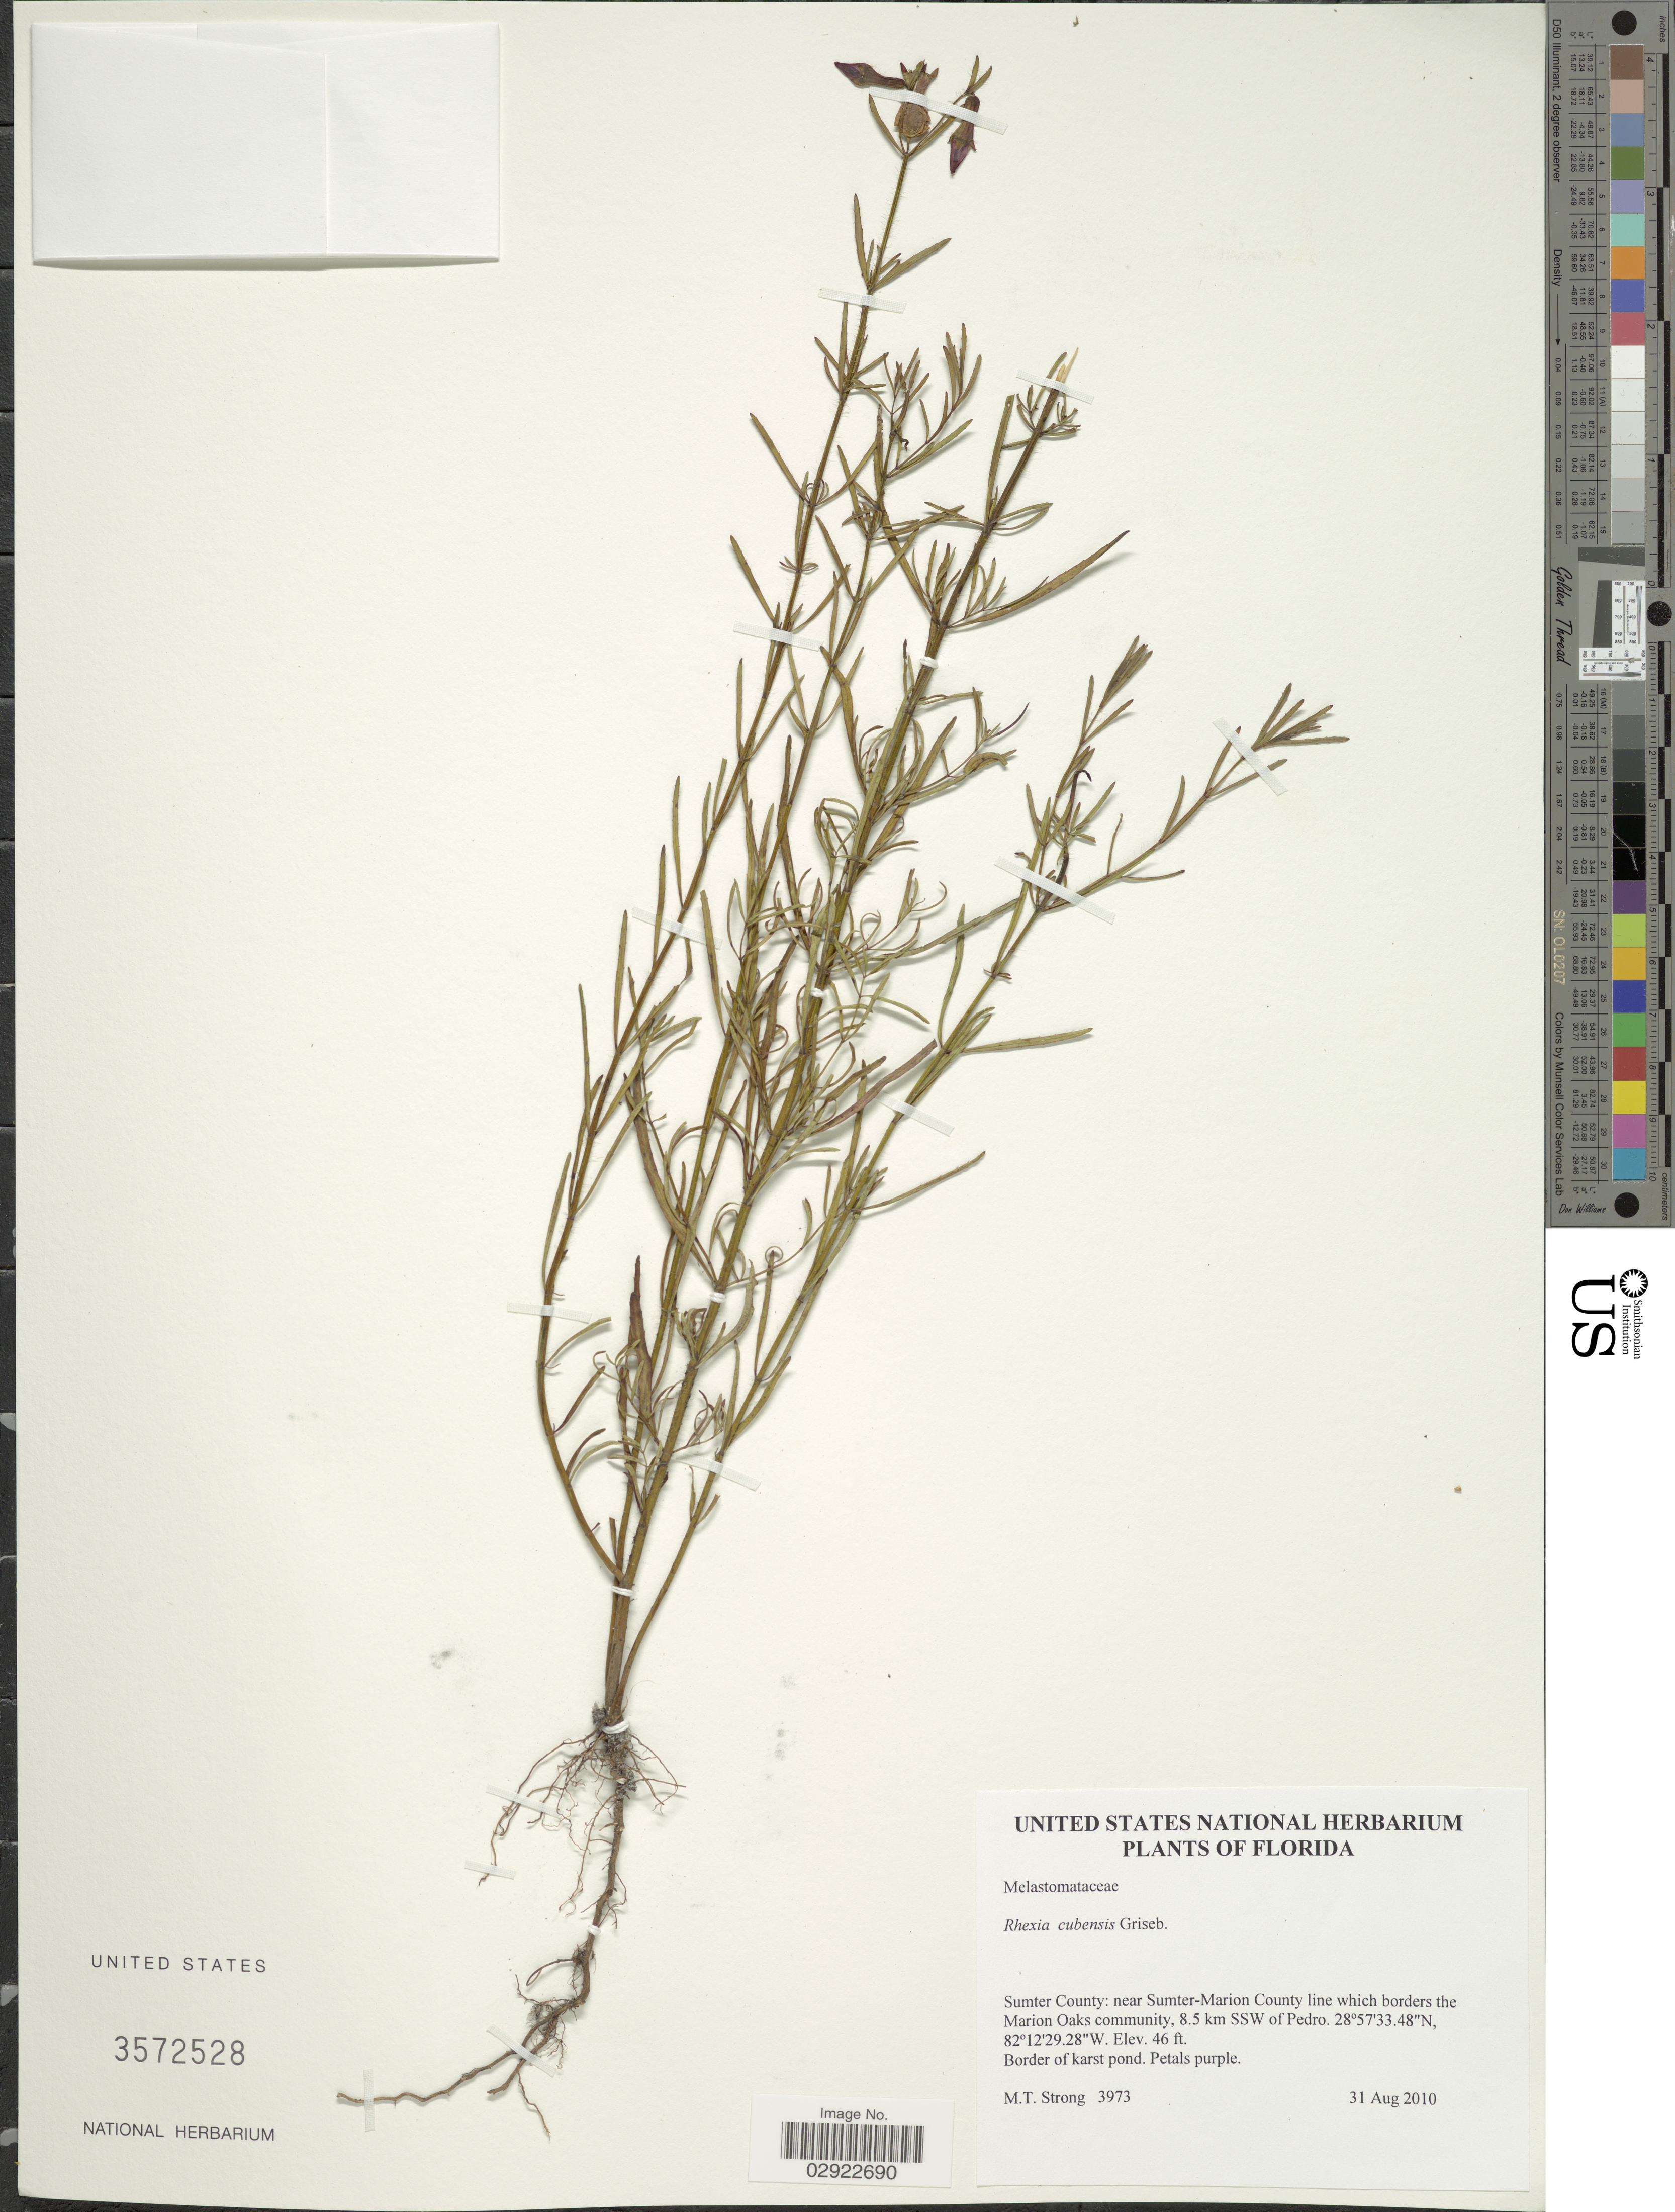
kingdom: Plantae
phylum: Tracheophyta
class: Magnoliopsida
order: Myrtales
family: Melastomataceae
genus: Rhexia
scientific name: Rhexia cubensis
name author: Griseb.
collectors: M. T. Strong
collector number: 3973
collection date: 2010-08-31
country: United States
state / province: Florida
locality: Sumter County: near Sumter-Marion County line which borders the Marion Oaks community, 8.5 km SSW of Pedro.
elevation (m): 14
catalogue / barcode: US 3572528